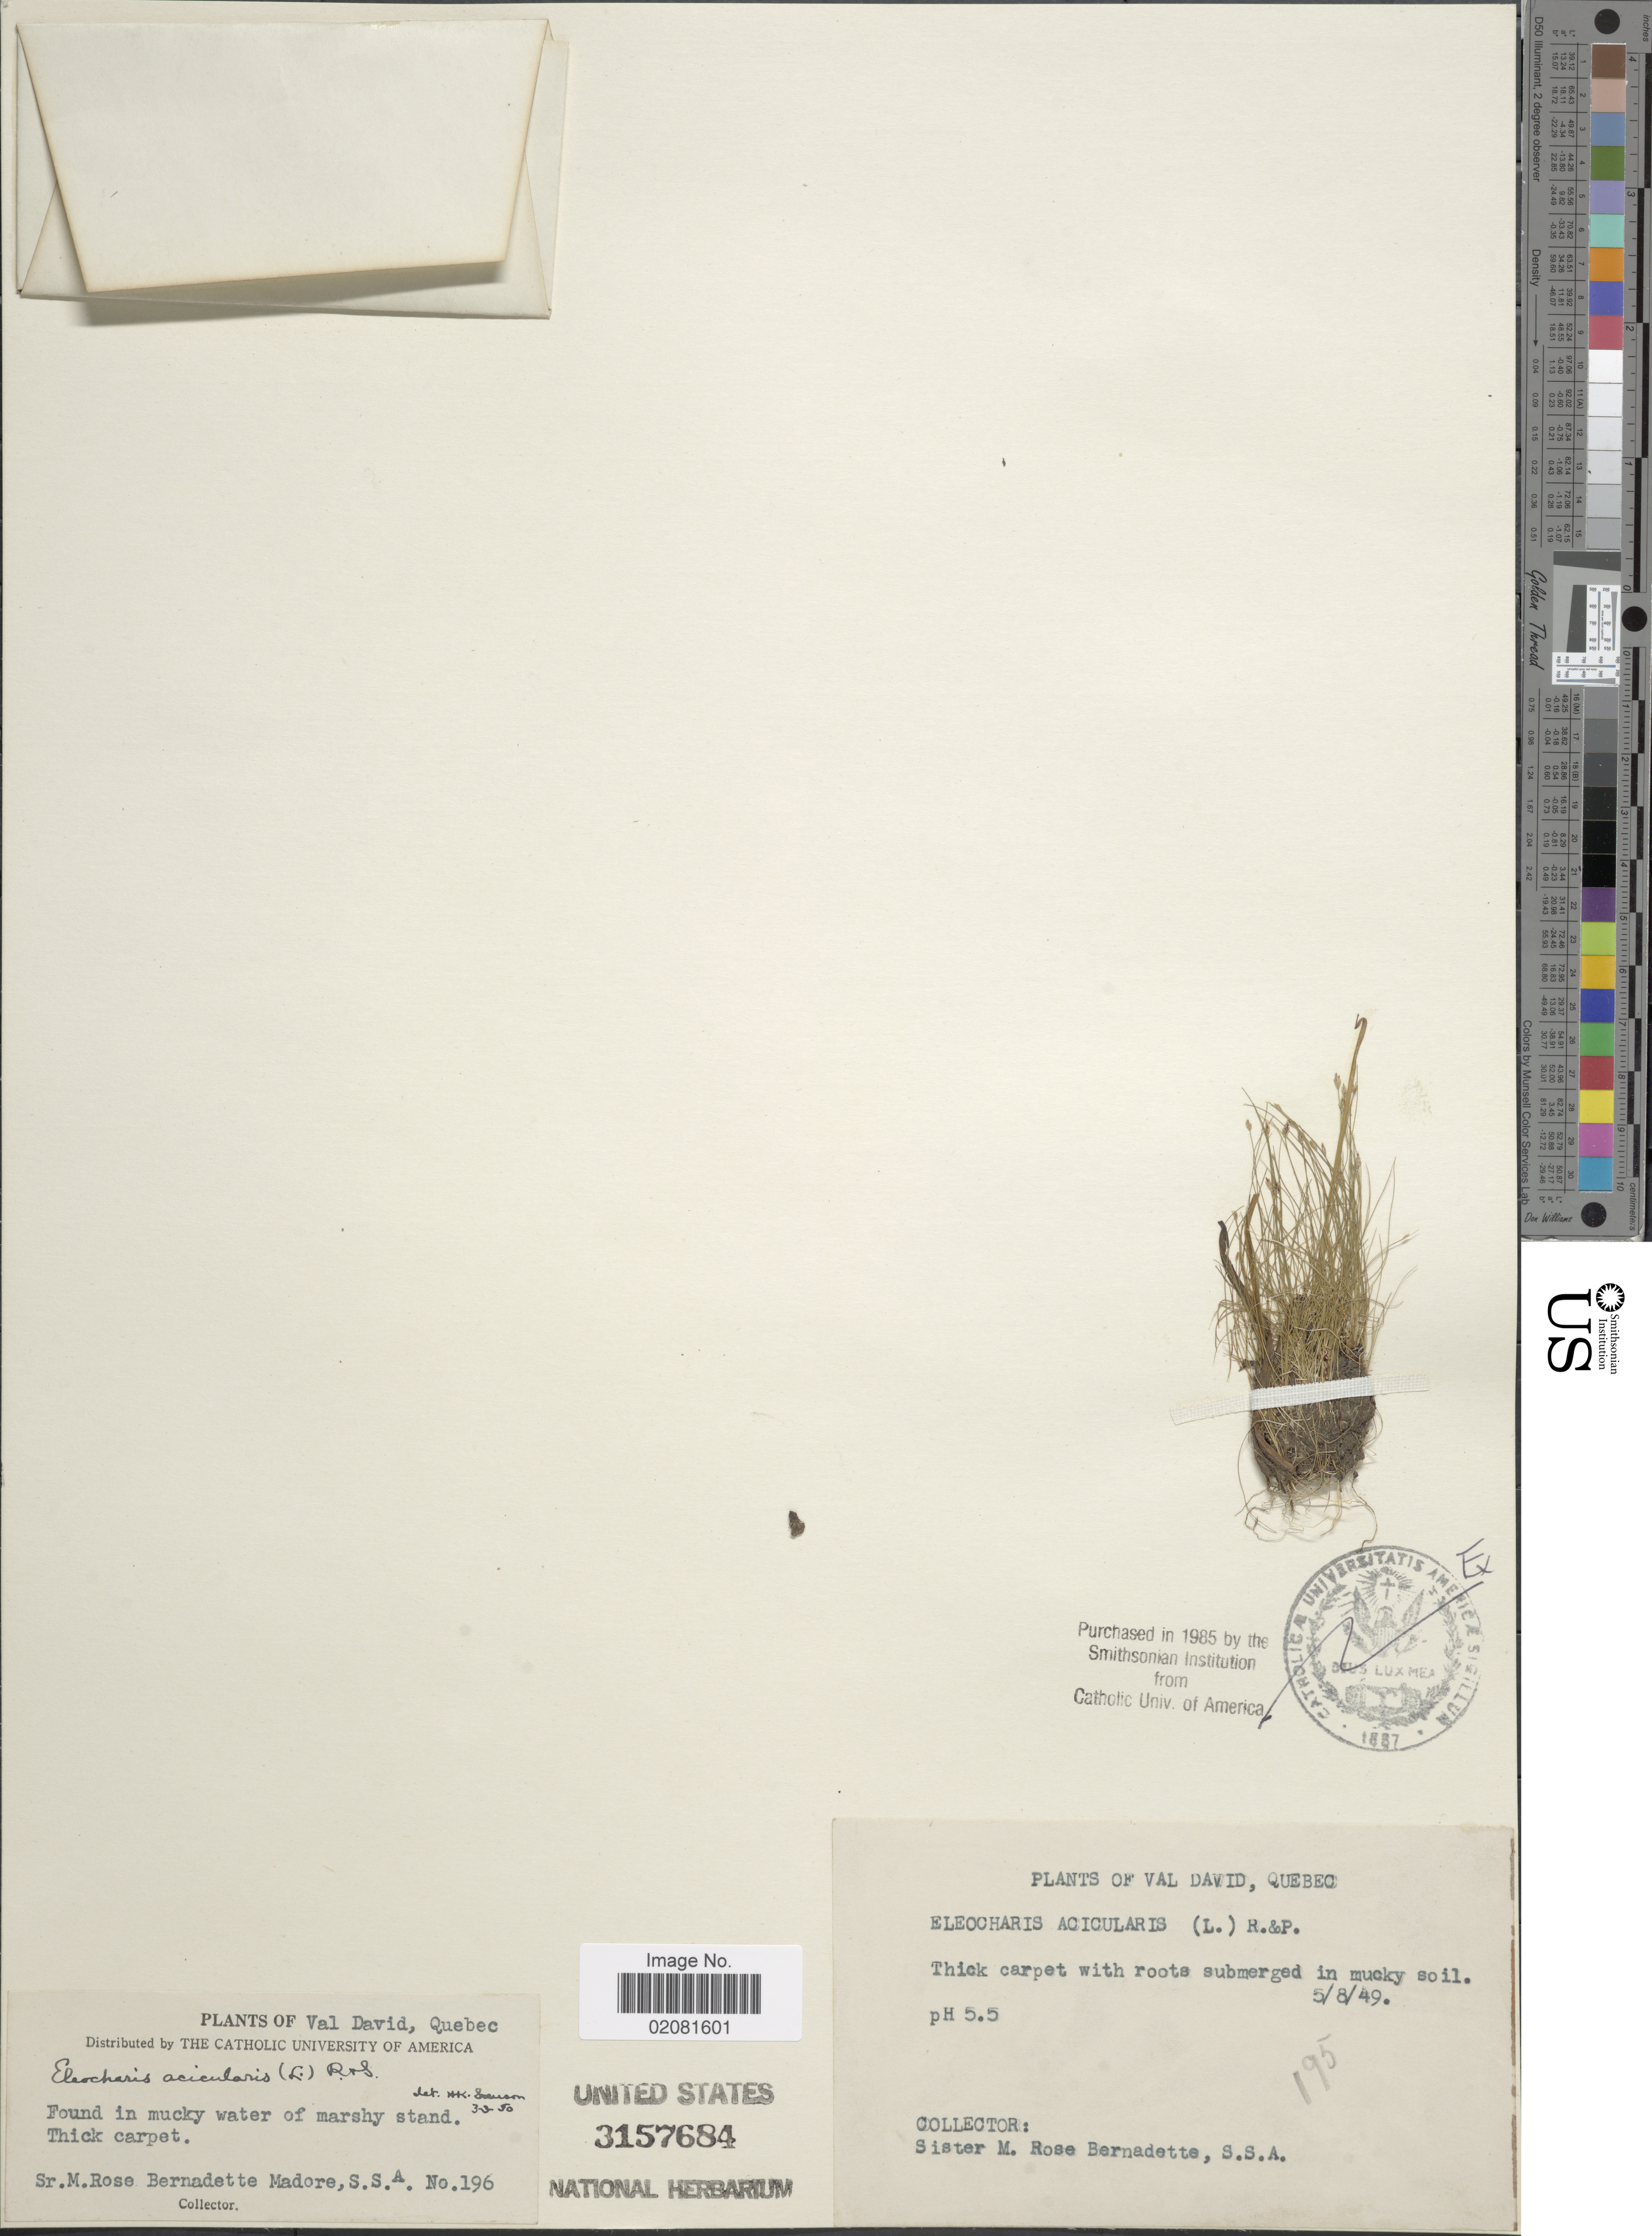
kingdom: Plantae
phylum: Tracheophyta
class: Liliopsida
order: Poales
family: Cyperaceae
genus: Eleocharis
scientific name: Eleocharis acicularis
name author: (L.) Roem. & Schult.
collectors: M. Bernadette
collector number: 196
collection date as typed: Transcribed d/m/y: 5/8/49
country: Canada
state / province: Quebec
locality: Val David.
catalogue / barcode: US 3157684